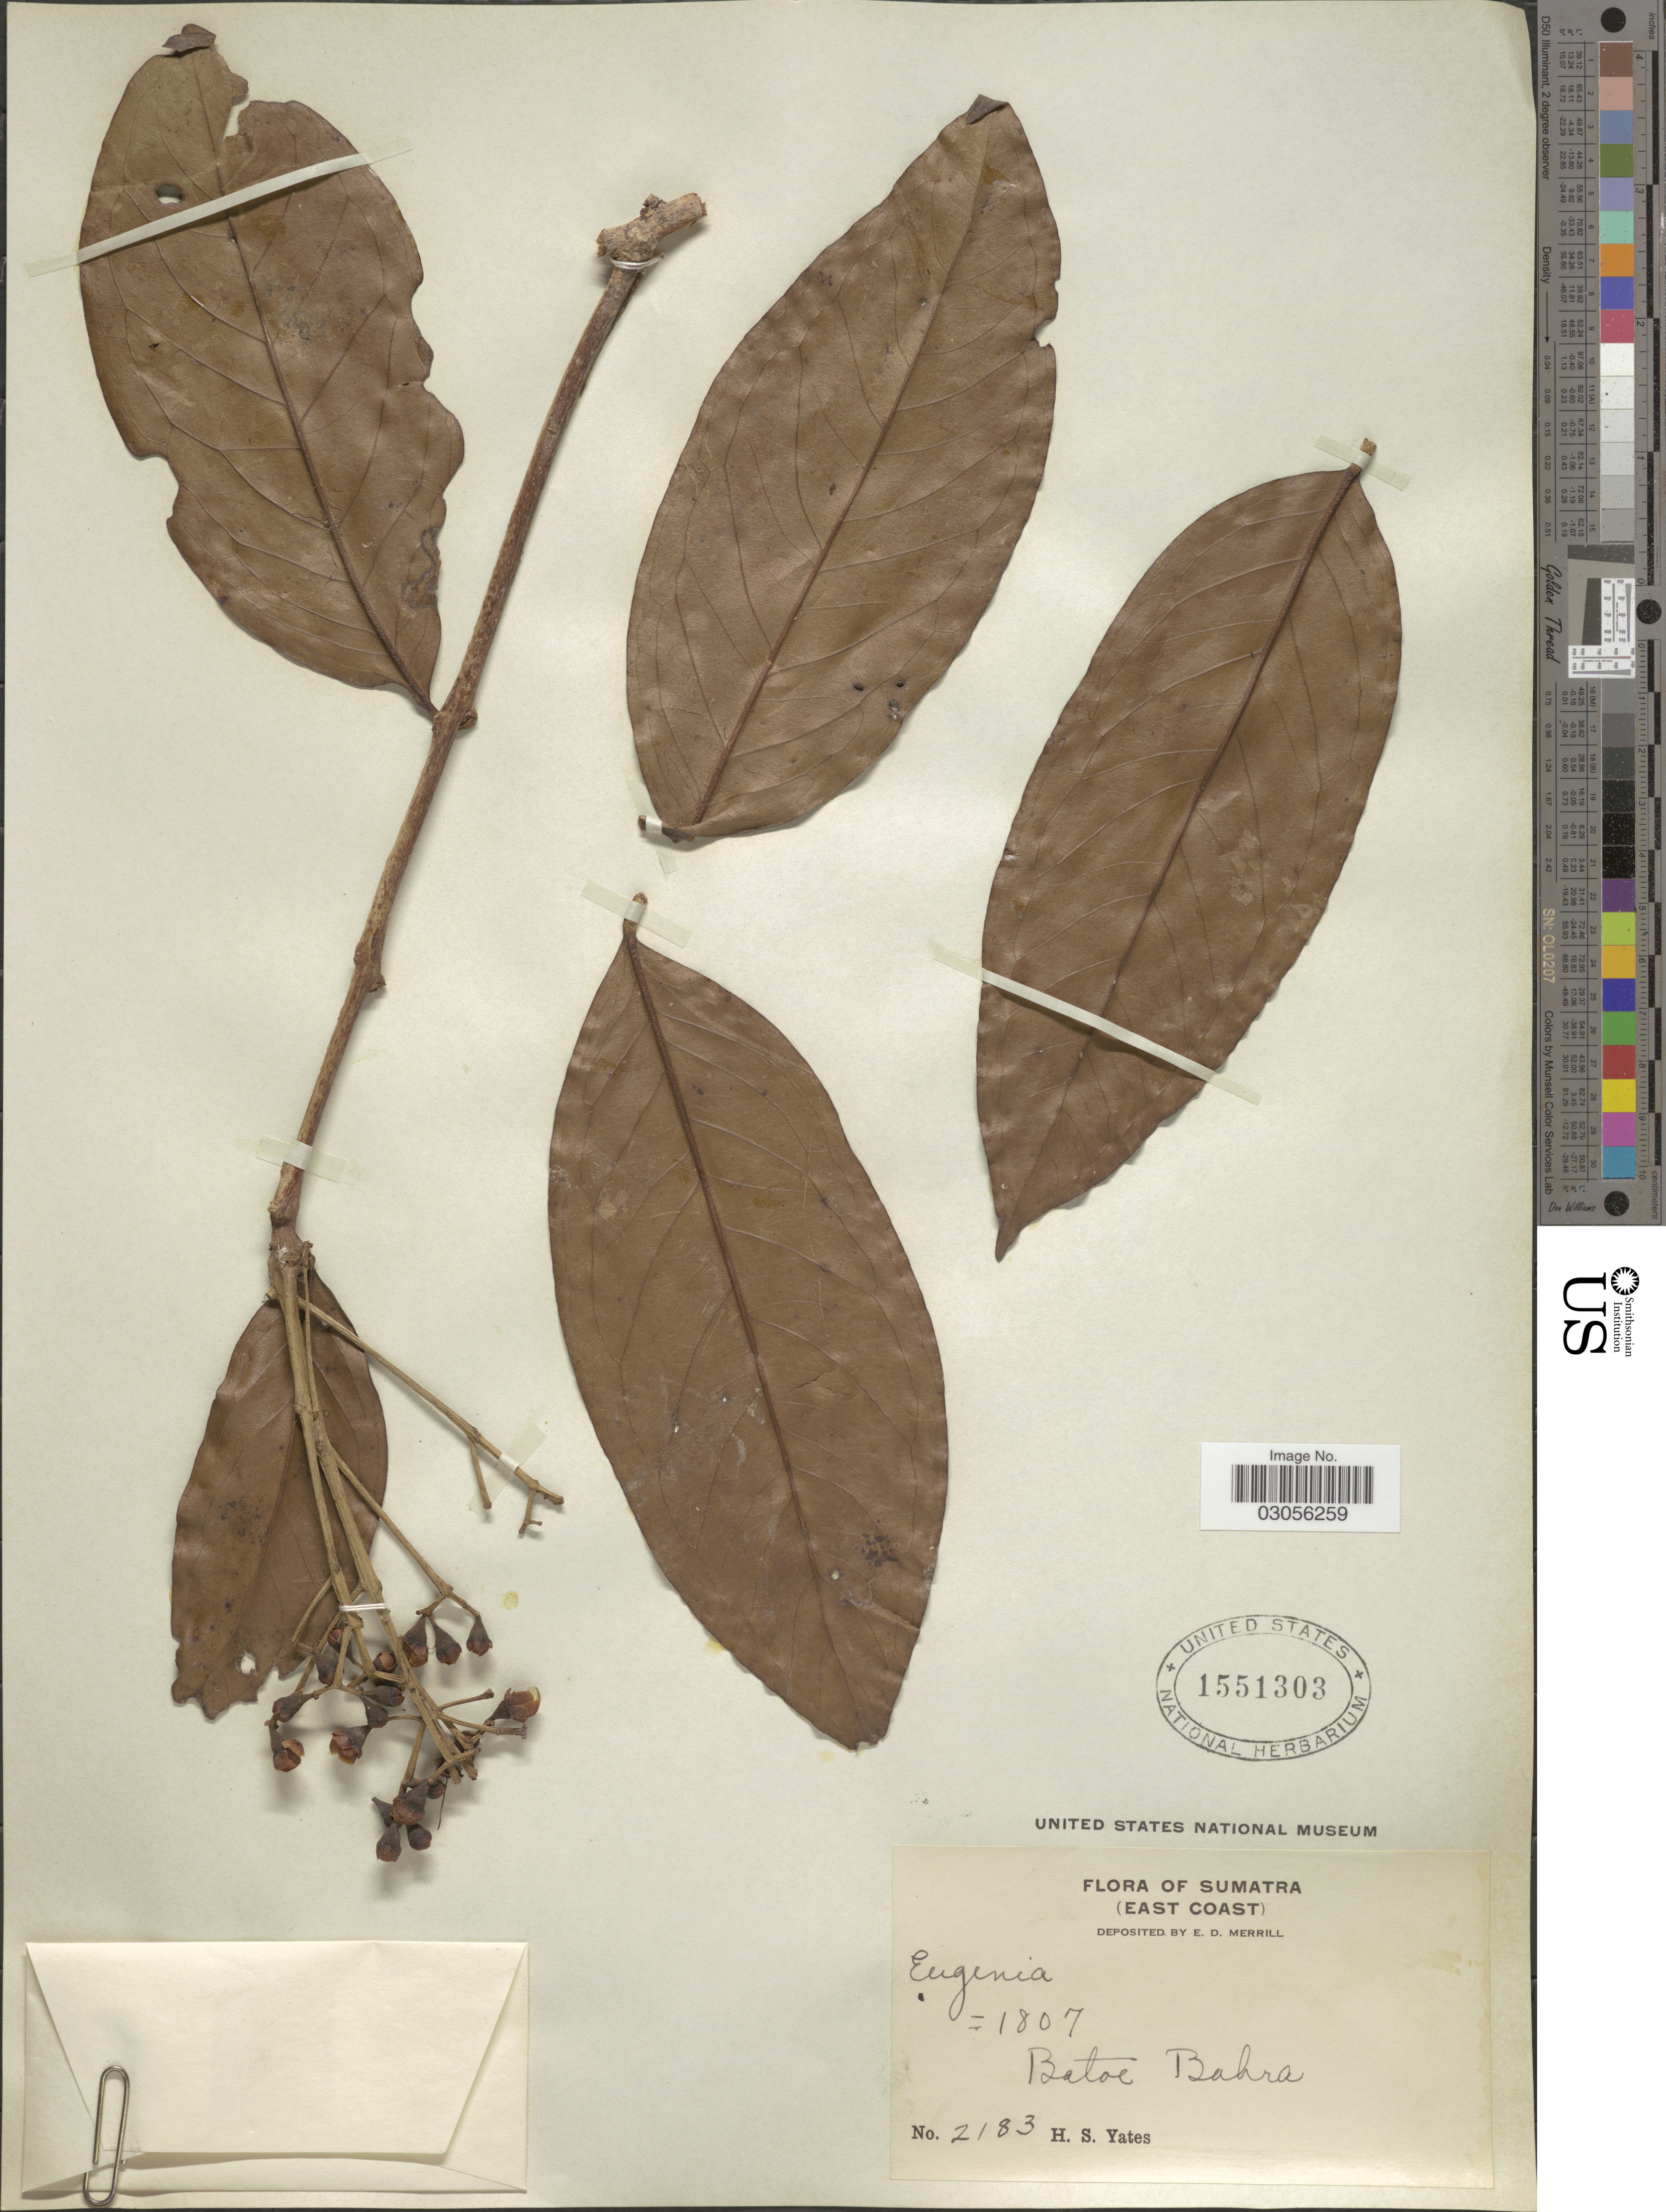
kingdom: Plantae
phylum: Tracheophyta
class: Magnoliopsida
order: Myrtales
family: Myrtaceae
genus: Syzygium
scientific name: Syzygium sp.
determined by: Strong, M. T., (US), Smithsonian Institution - National Museum of Natural History (UNITED STATES)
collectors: H. S. Yates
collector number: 2183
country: Indonesia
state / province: Sumatra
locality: East Coast.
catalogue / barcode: US 1551303